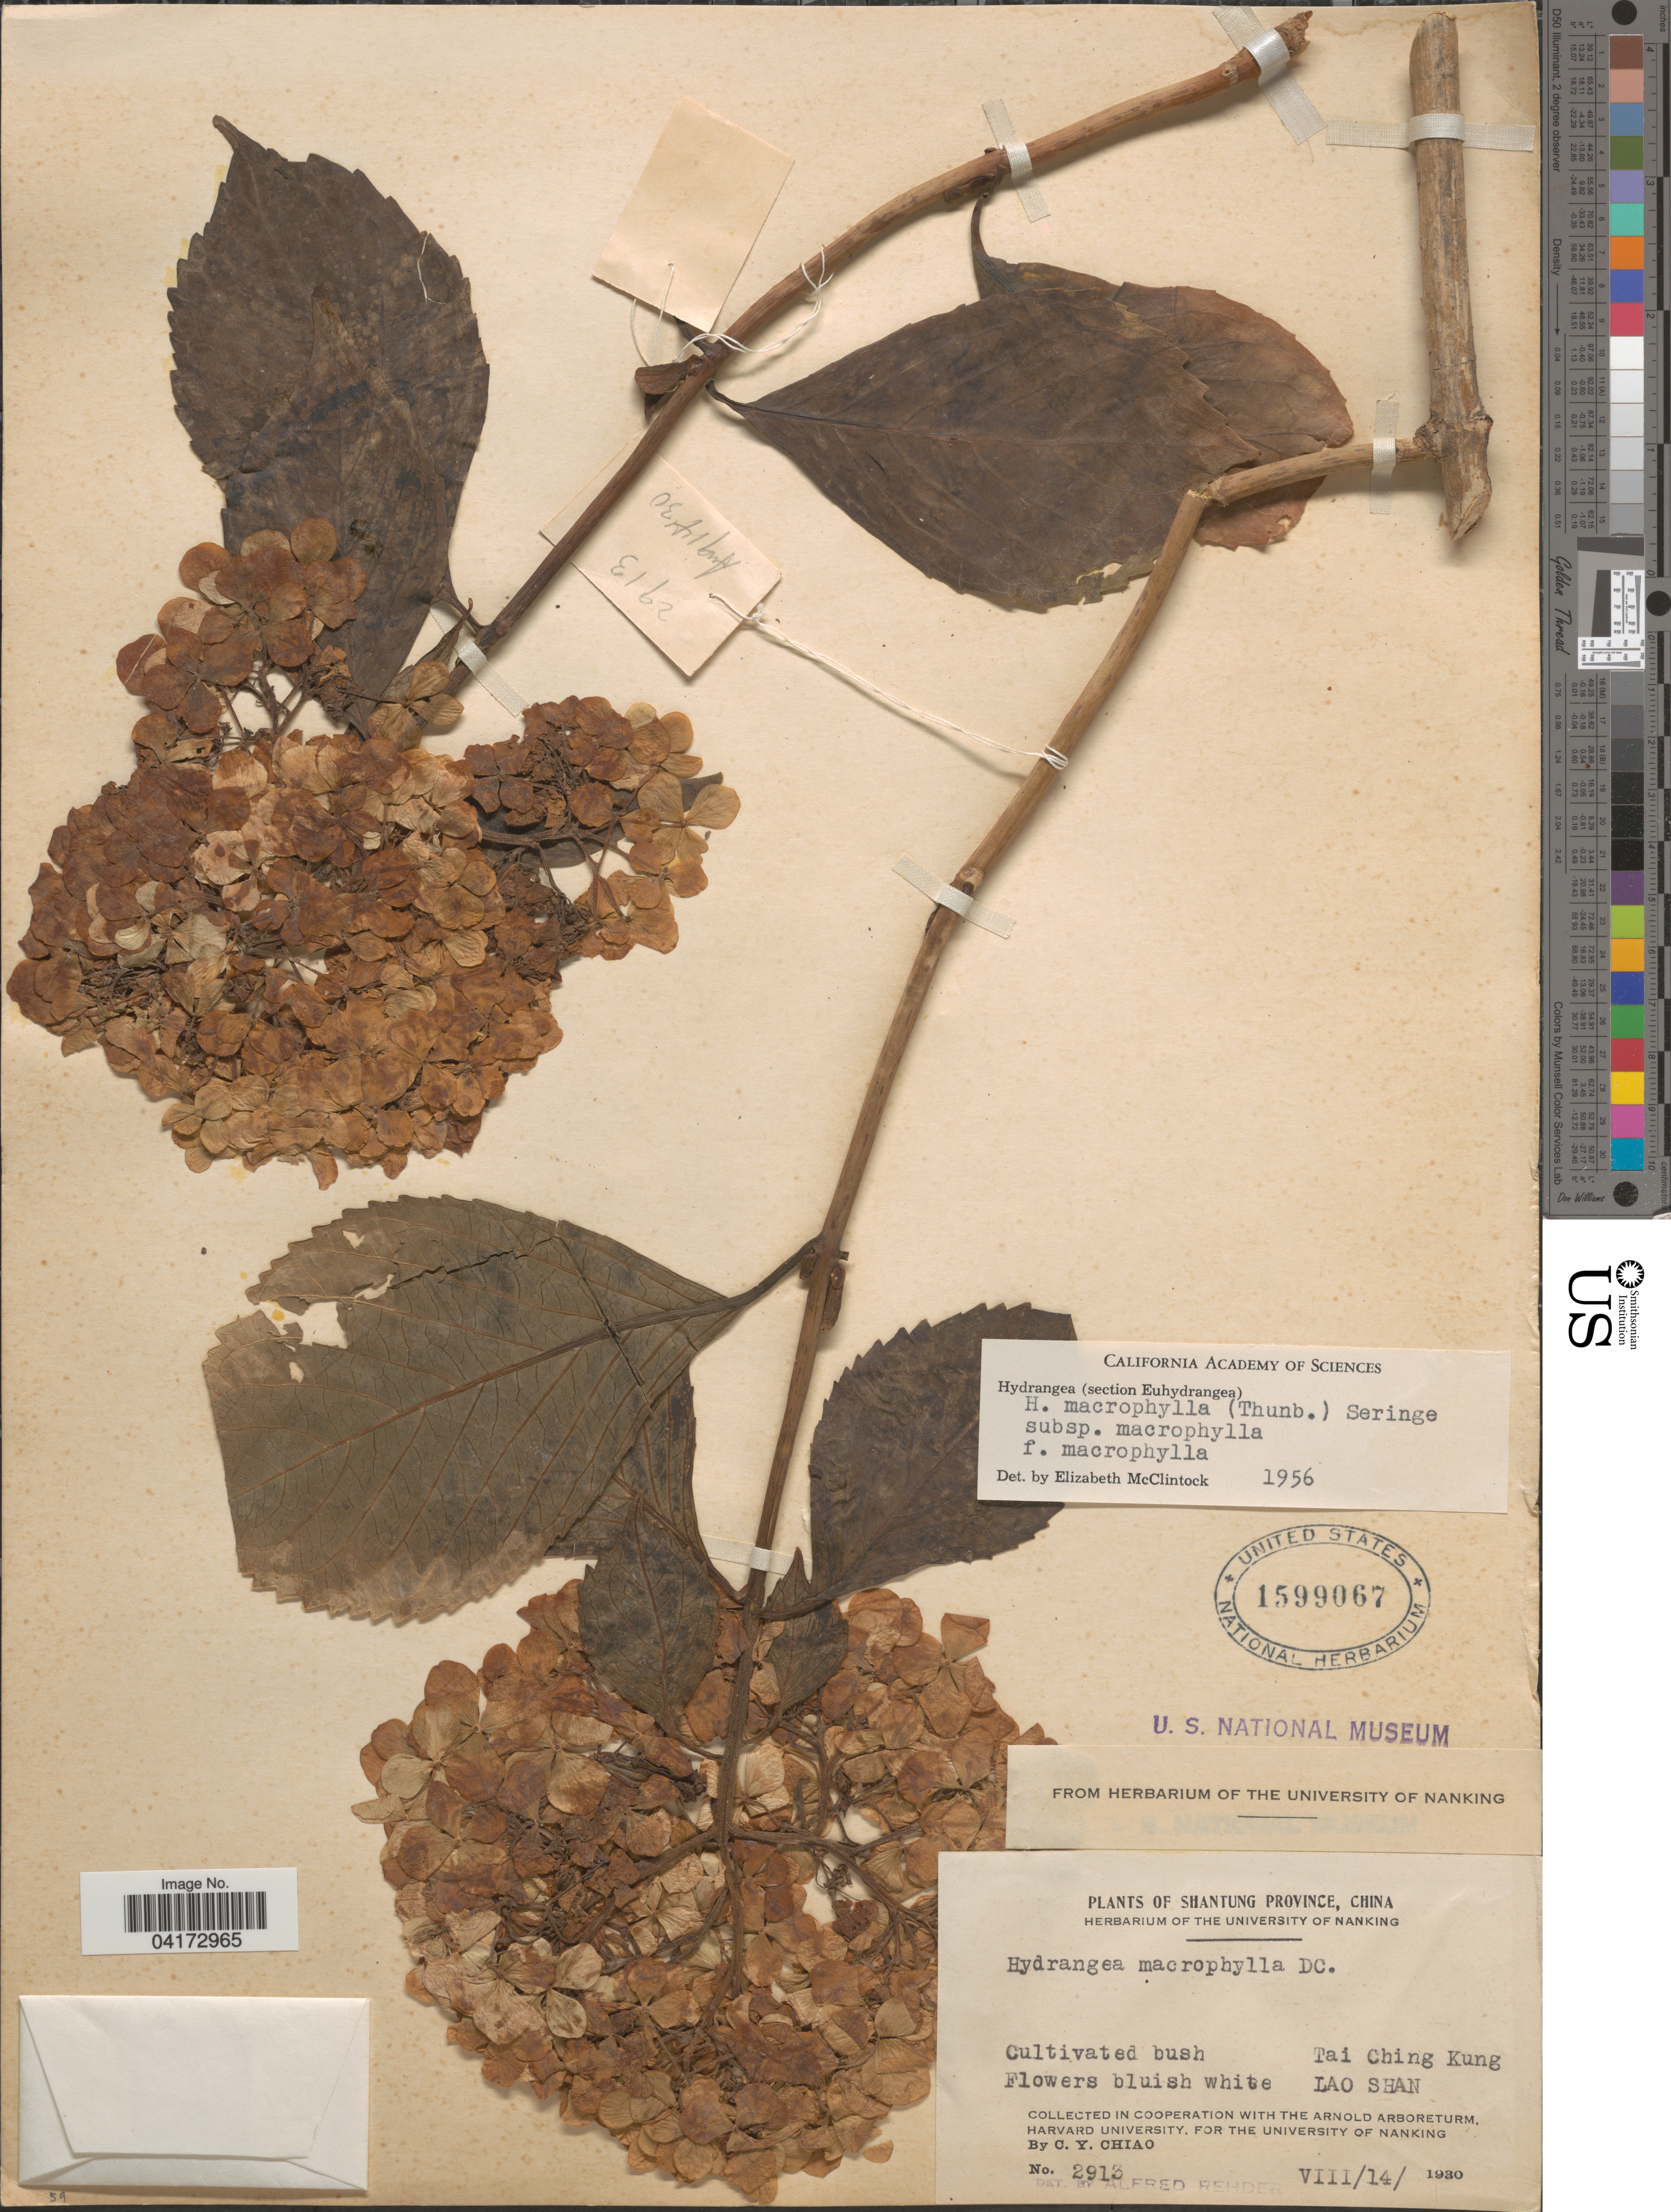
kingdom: Plantae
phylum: Tracheophyta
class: Magnoliopsida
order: Cornales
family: Hydrangeaceae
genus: Hydrangea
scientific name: Hydrangea macrophylla subsp. macrophylla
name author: (Thunb.) Ser.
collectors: C. Y. Chiao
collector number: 2913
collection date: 1930-08-14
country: China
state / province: Shandong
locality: Shantung Province. Cultivated bush. Tai Ching Kung. Lao Shan.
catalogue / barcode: US 1599067